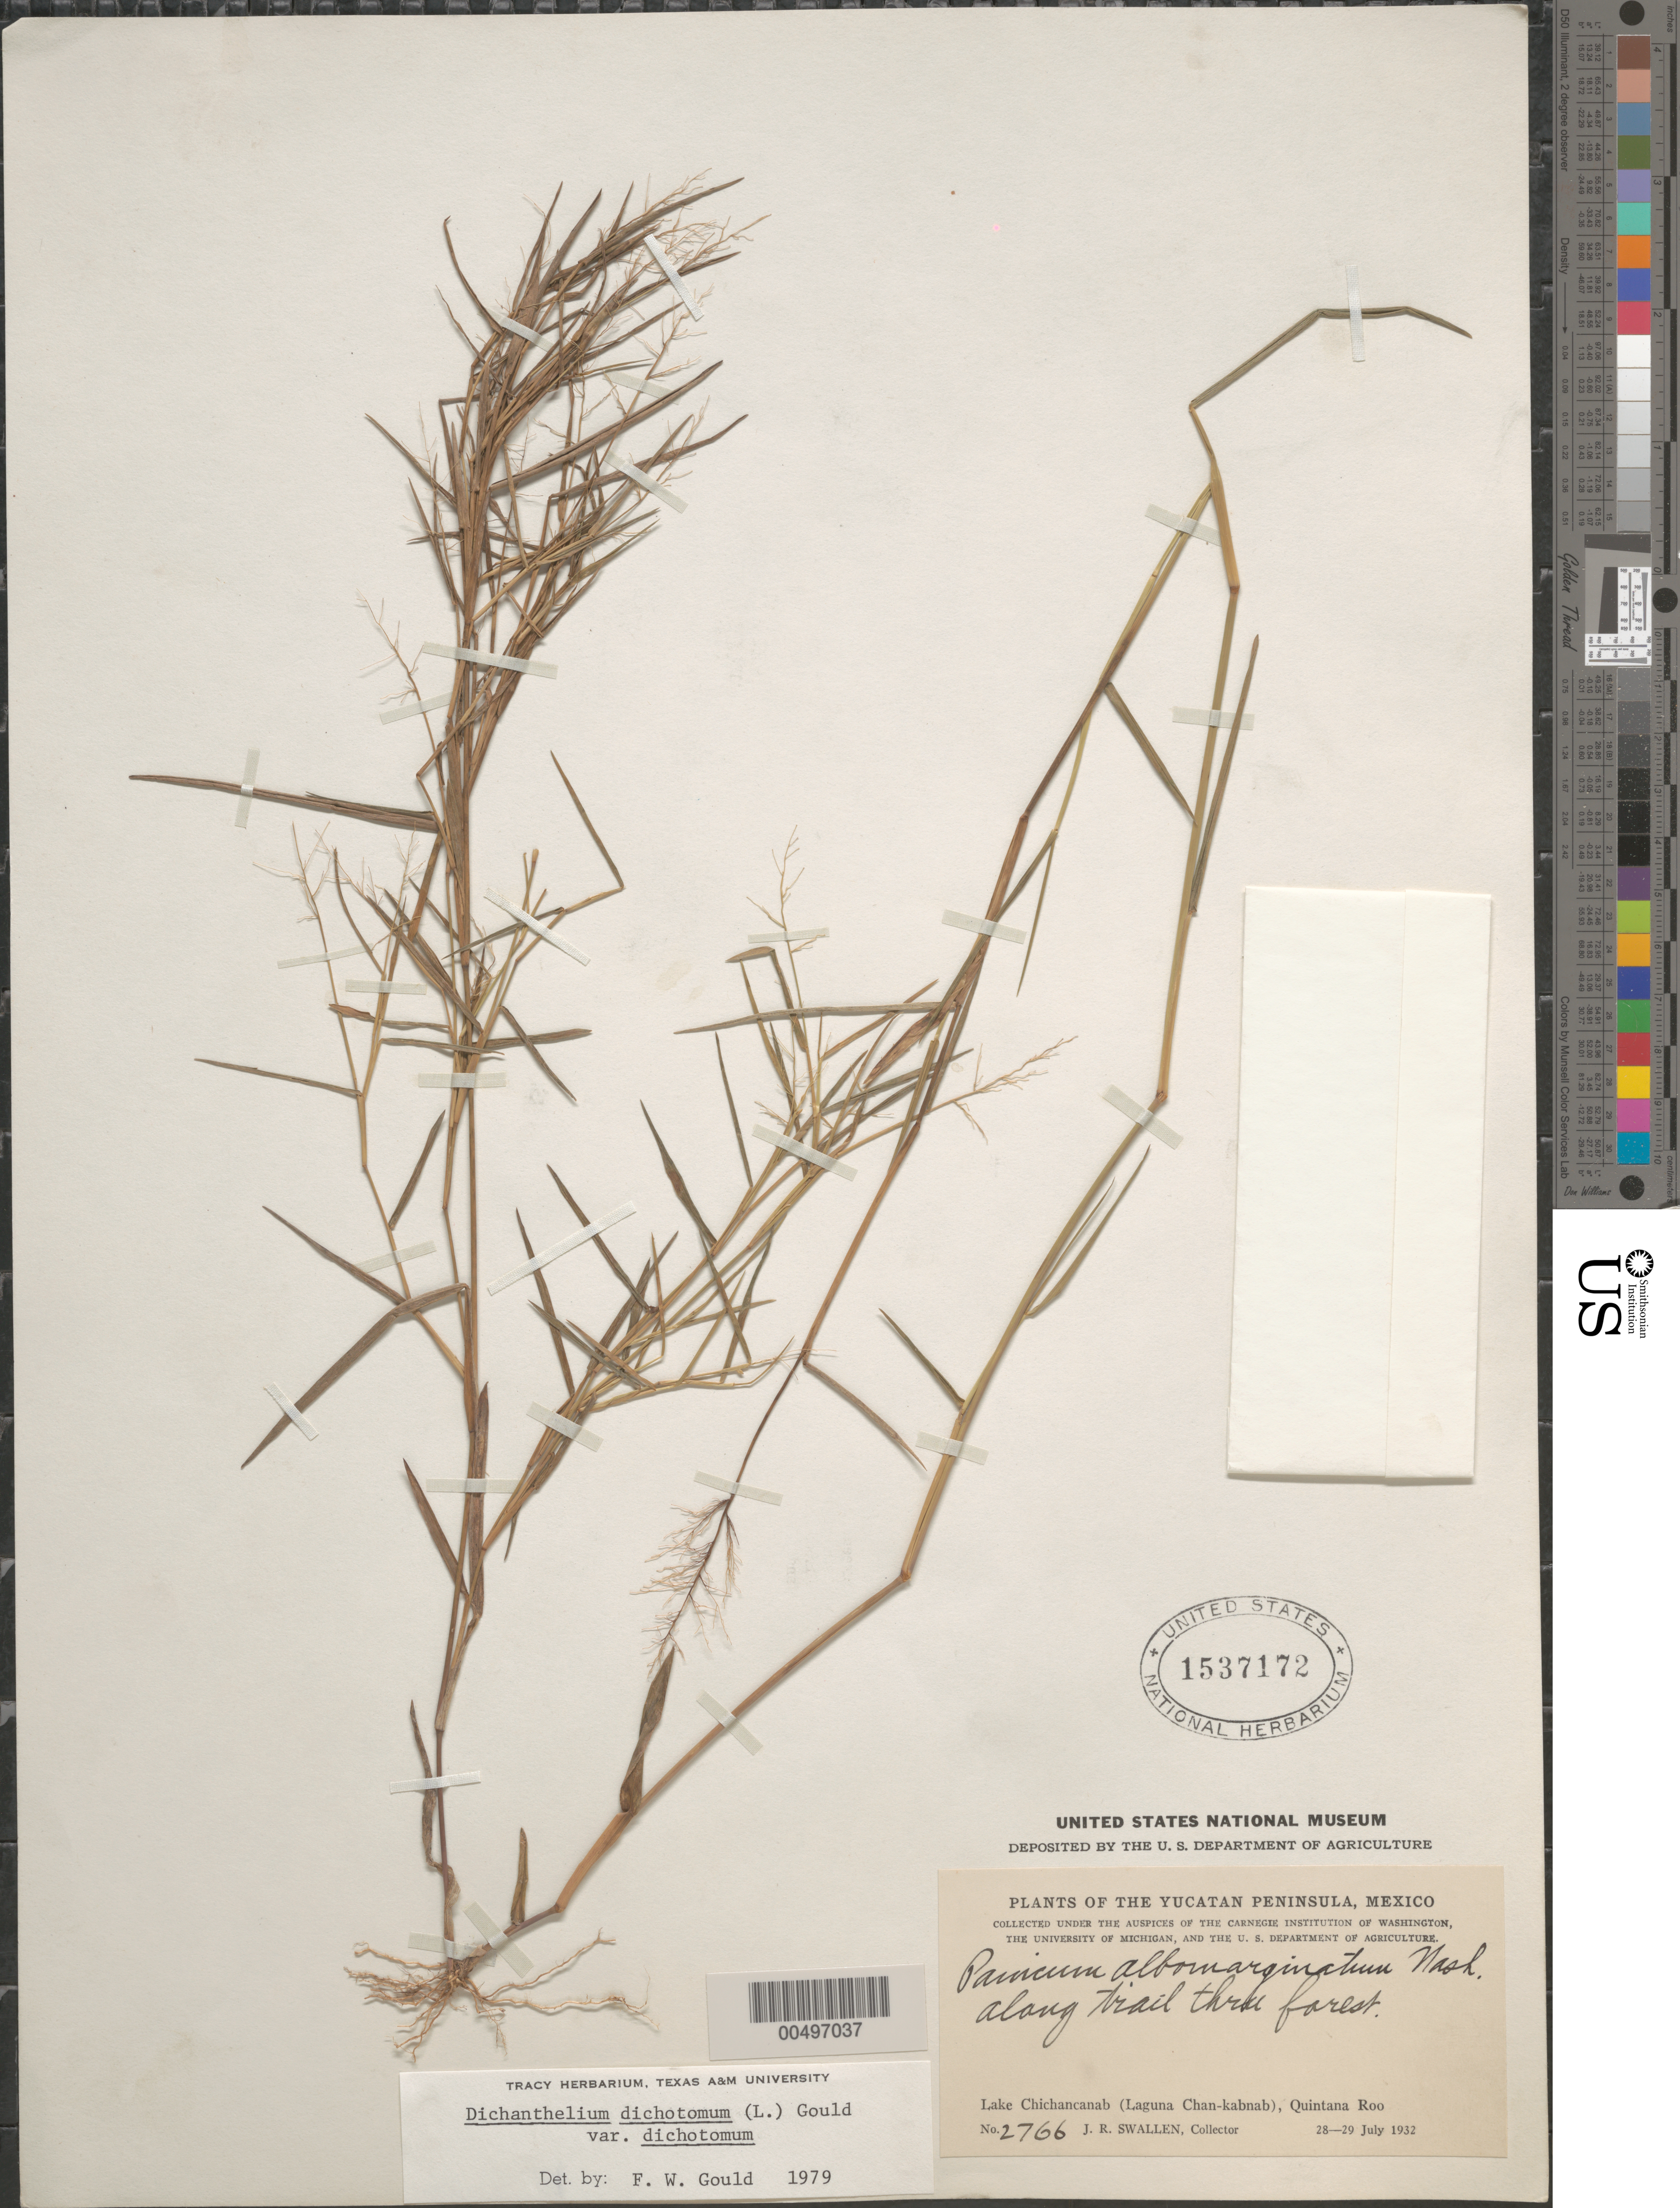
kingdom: Plantae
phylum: Tracheophyta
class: Liliopsida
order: Poales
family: Poaceae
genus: Dichanthelium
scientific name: Dichanthelium dichotomum var. dichotomum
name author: (L.) Gould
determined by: Gould, F. W.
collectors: J. R. Swallen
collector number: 2766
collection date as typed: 28 Jul 1932 to 29 Jul 1932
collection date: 1932-07-28/1932-07-29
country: Mexico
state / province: Quintana Roo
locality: Yucatan Peninsula, Lake Chichancanab (Laguna Chan-kabnab)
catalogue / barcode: US 1537172